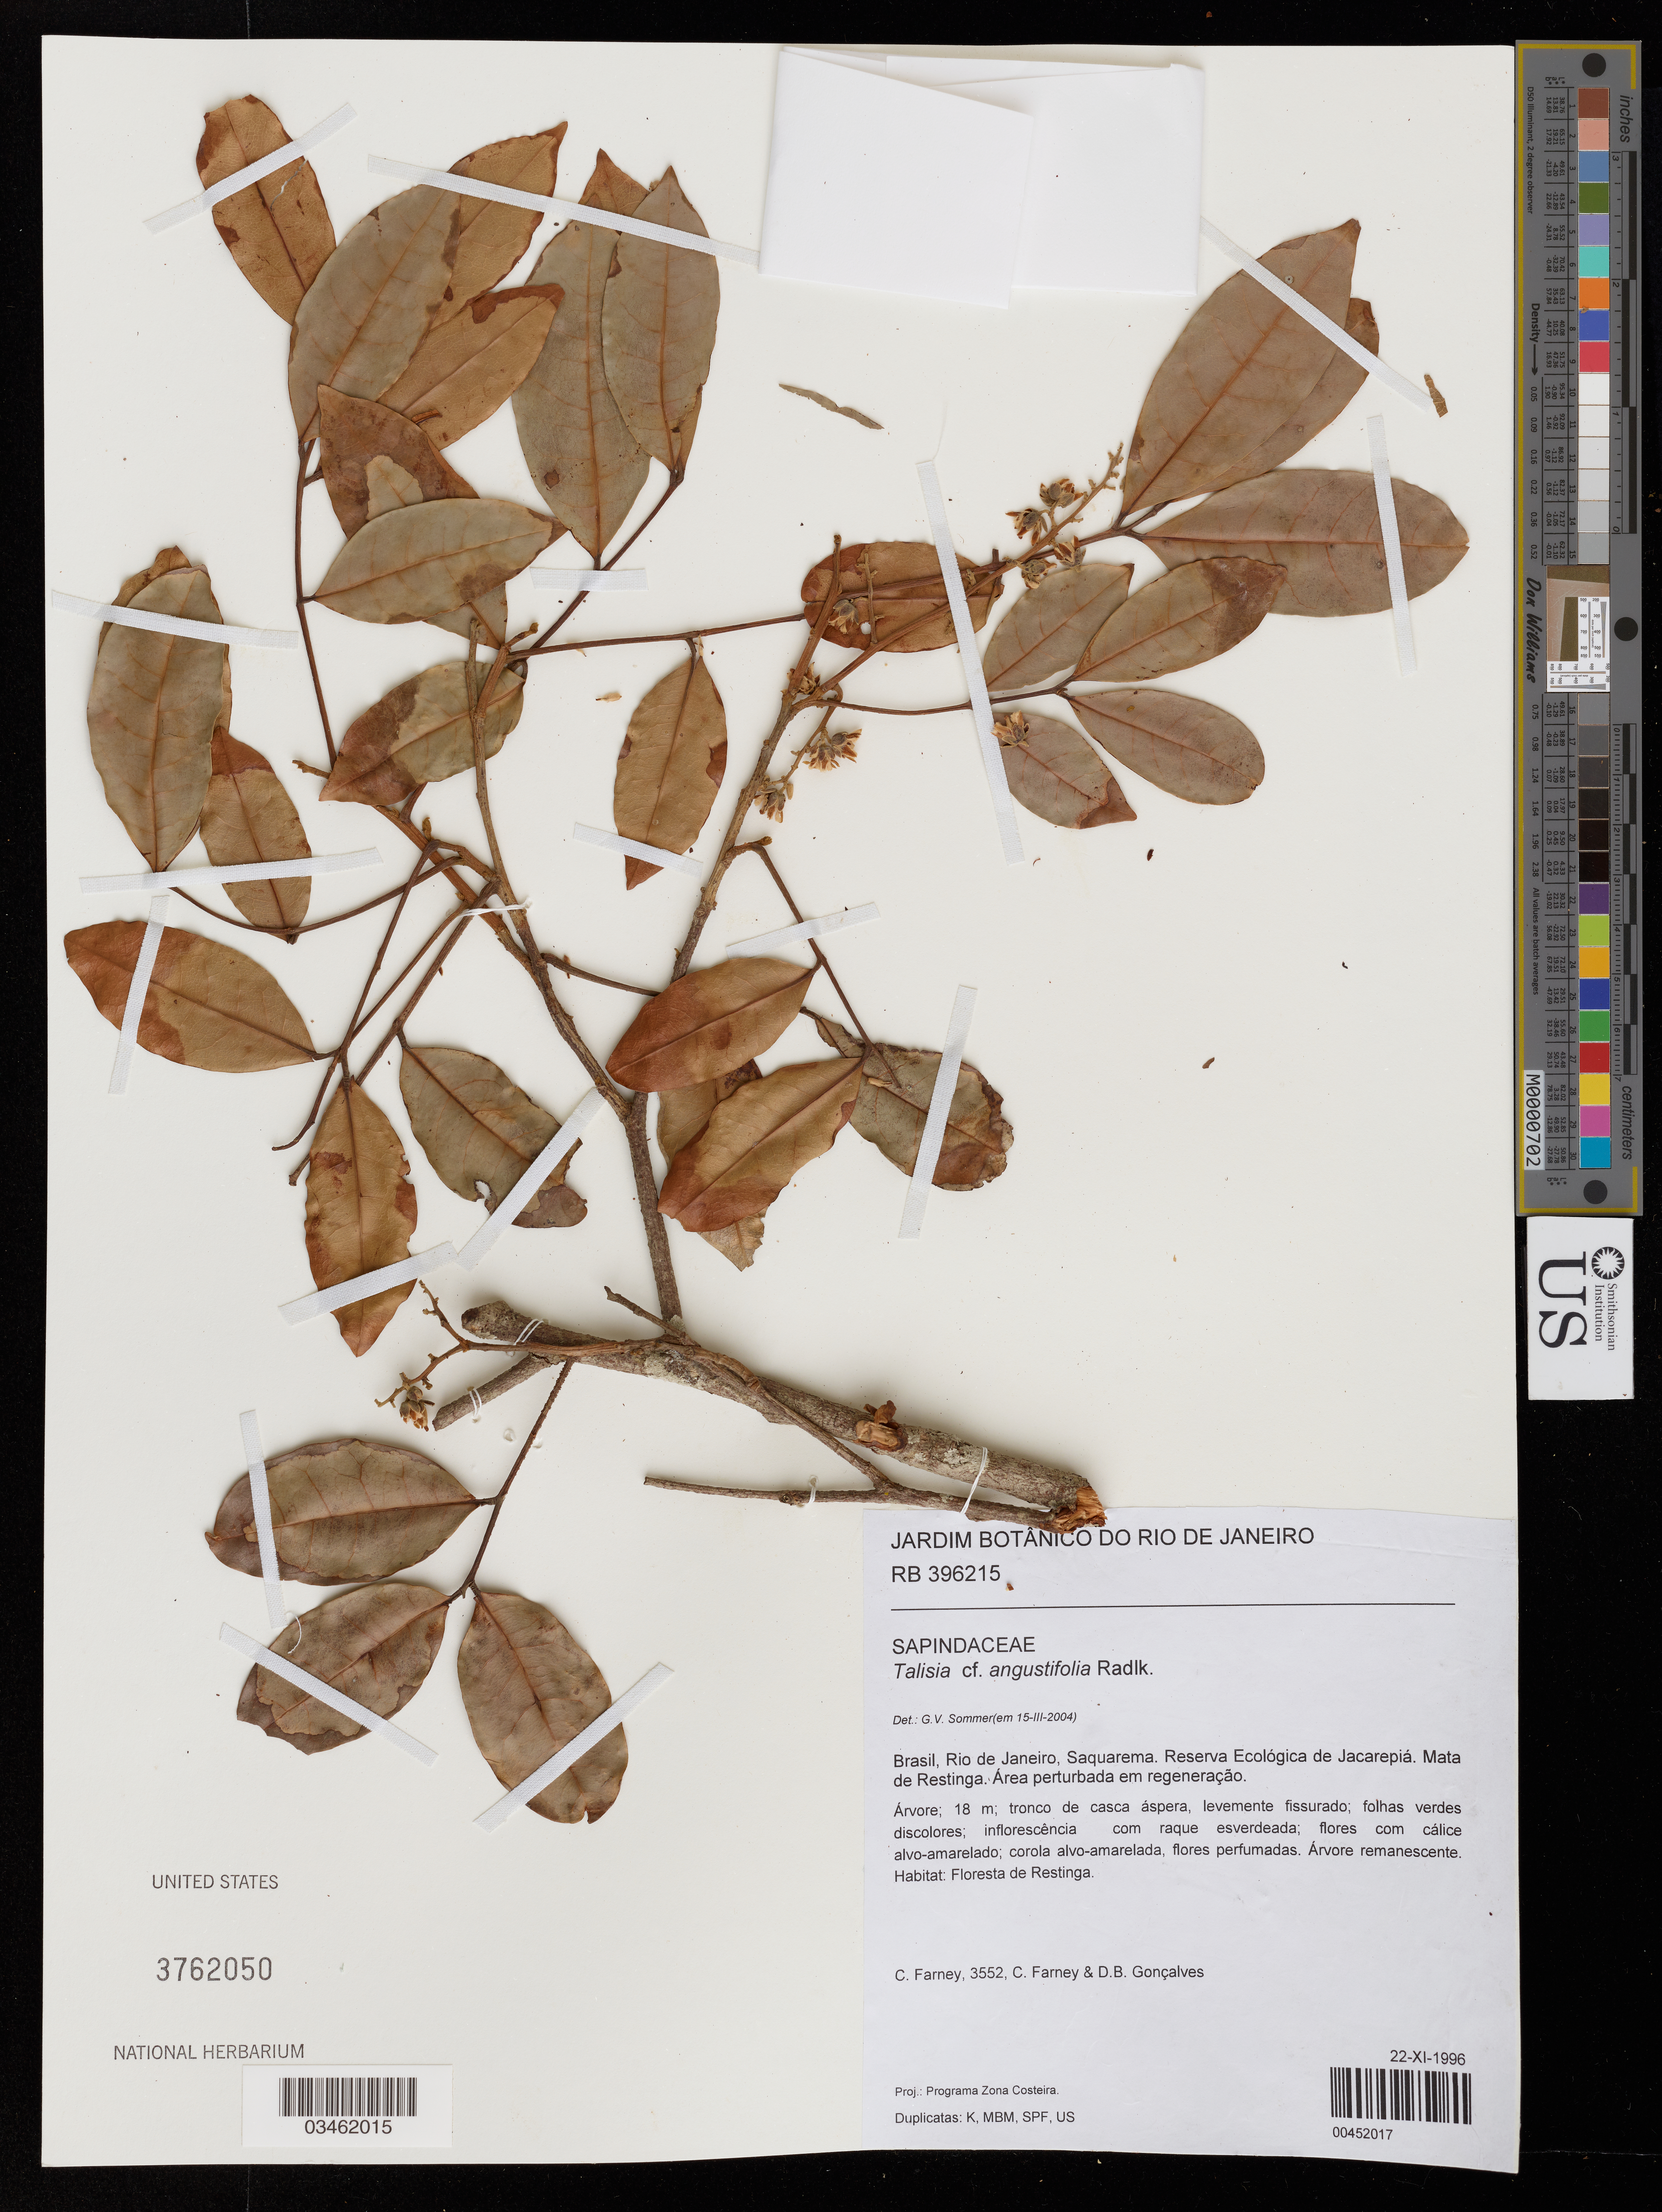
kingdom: Plantae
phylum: Tracheophyta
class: Magnoliopsida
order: Sapindales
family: Sapindaceae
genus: Talisia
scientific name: Talisia coriacea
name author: Radlk.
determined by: Acevedo-Rodriguez, P., (US), Smithsonian Institution - National Museum of Natural History (UNITED STATES)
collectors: C. Farney, C. Farney & D. Gonçalves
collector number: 3552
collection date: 1996-11-22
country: Brazil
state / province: Rio de Janeiro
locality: Saquarema. Reserva Ecológica de Jacarepiá. Mata de Restinga. Área perturbada em regeneração.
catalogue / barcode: US 3762050